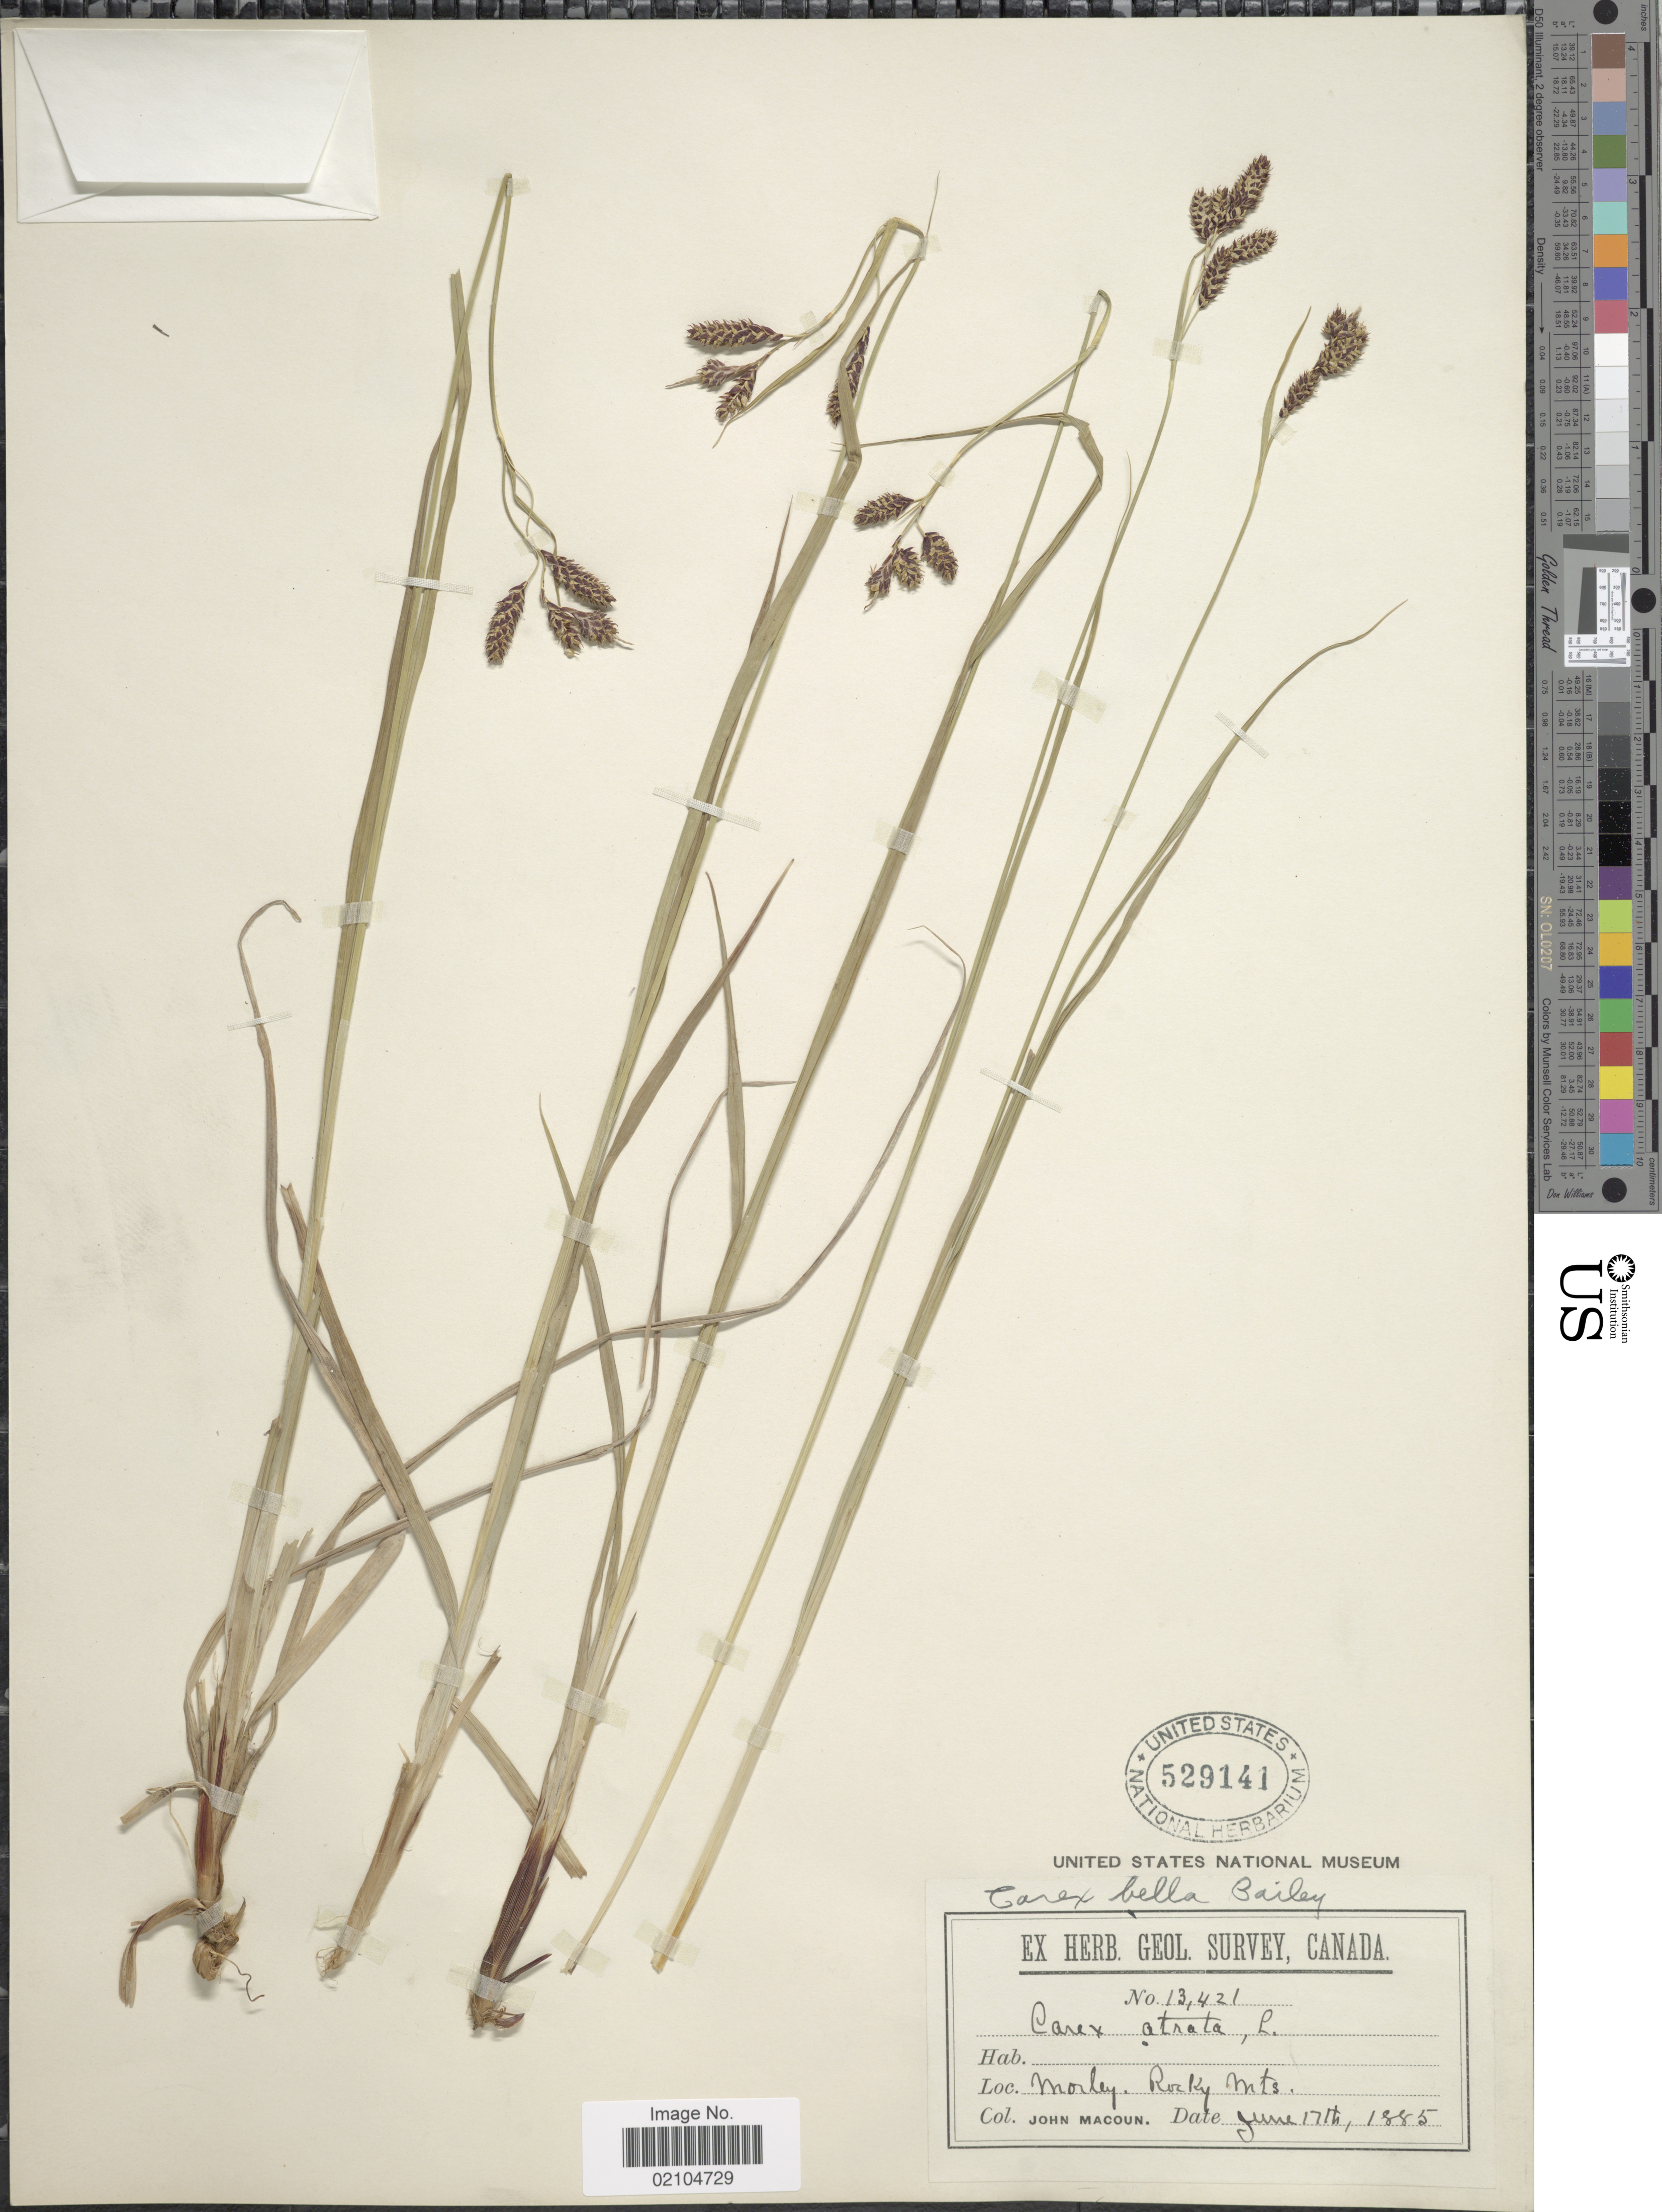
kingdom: Plantae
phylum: Tracheophyta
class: Liliopsida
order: Poales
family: Cyperaceae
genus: Carex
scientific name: Carex bella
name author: L.H. Bailey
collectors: J. Macoun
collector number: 13421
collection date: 1885-06-17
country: Canada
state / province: Alberta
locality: Morley, Rocky Mts.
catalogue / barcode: US 529141